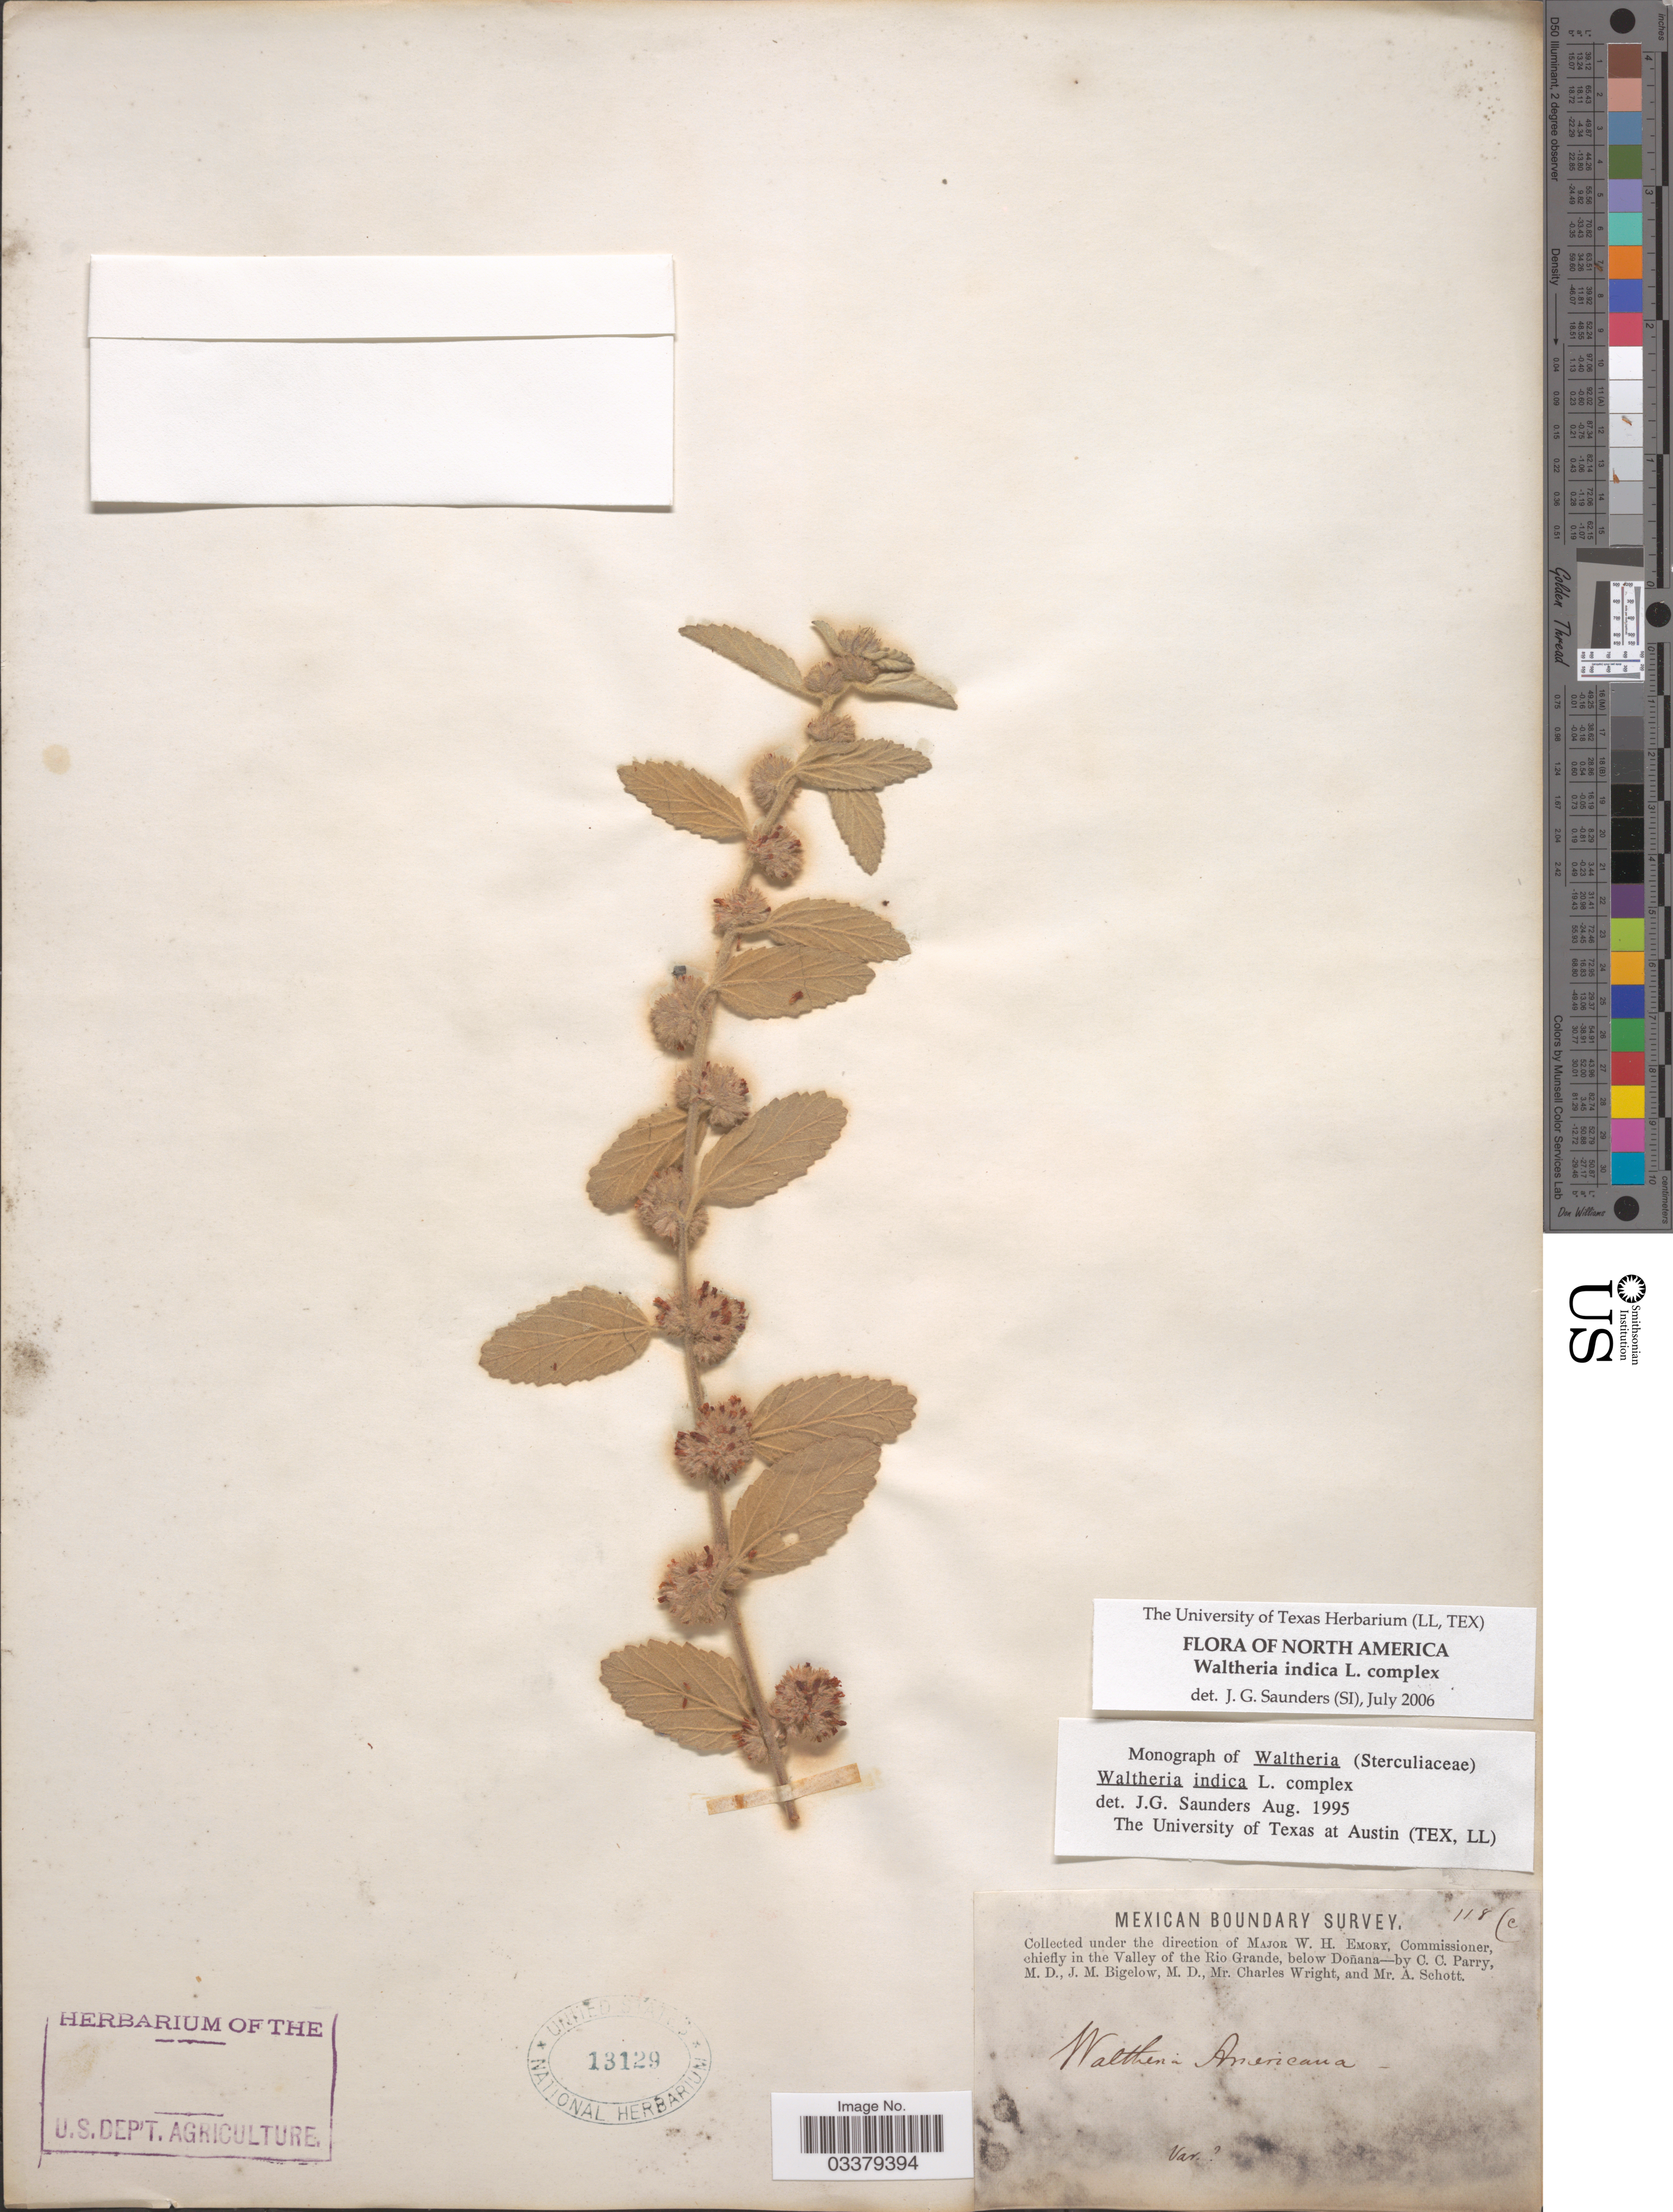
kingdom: Plantae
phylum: Tracheophyta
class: Magnoliopsida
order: Malvales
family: Malvaceae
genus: Waltheria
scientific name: Waltheria indica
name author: L.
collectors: C. C. Parry, J. M. Bigelow, C. Wright & A. Schott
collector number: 118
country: Mexico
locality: Mexican Boundary. In the Valley of the Rio Grande, below Doñana.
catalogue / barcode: US 13129